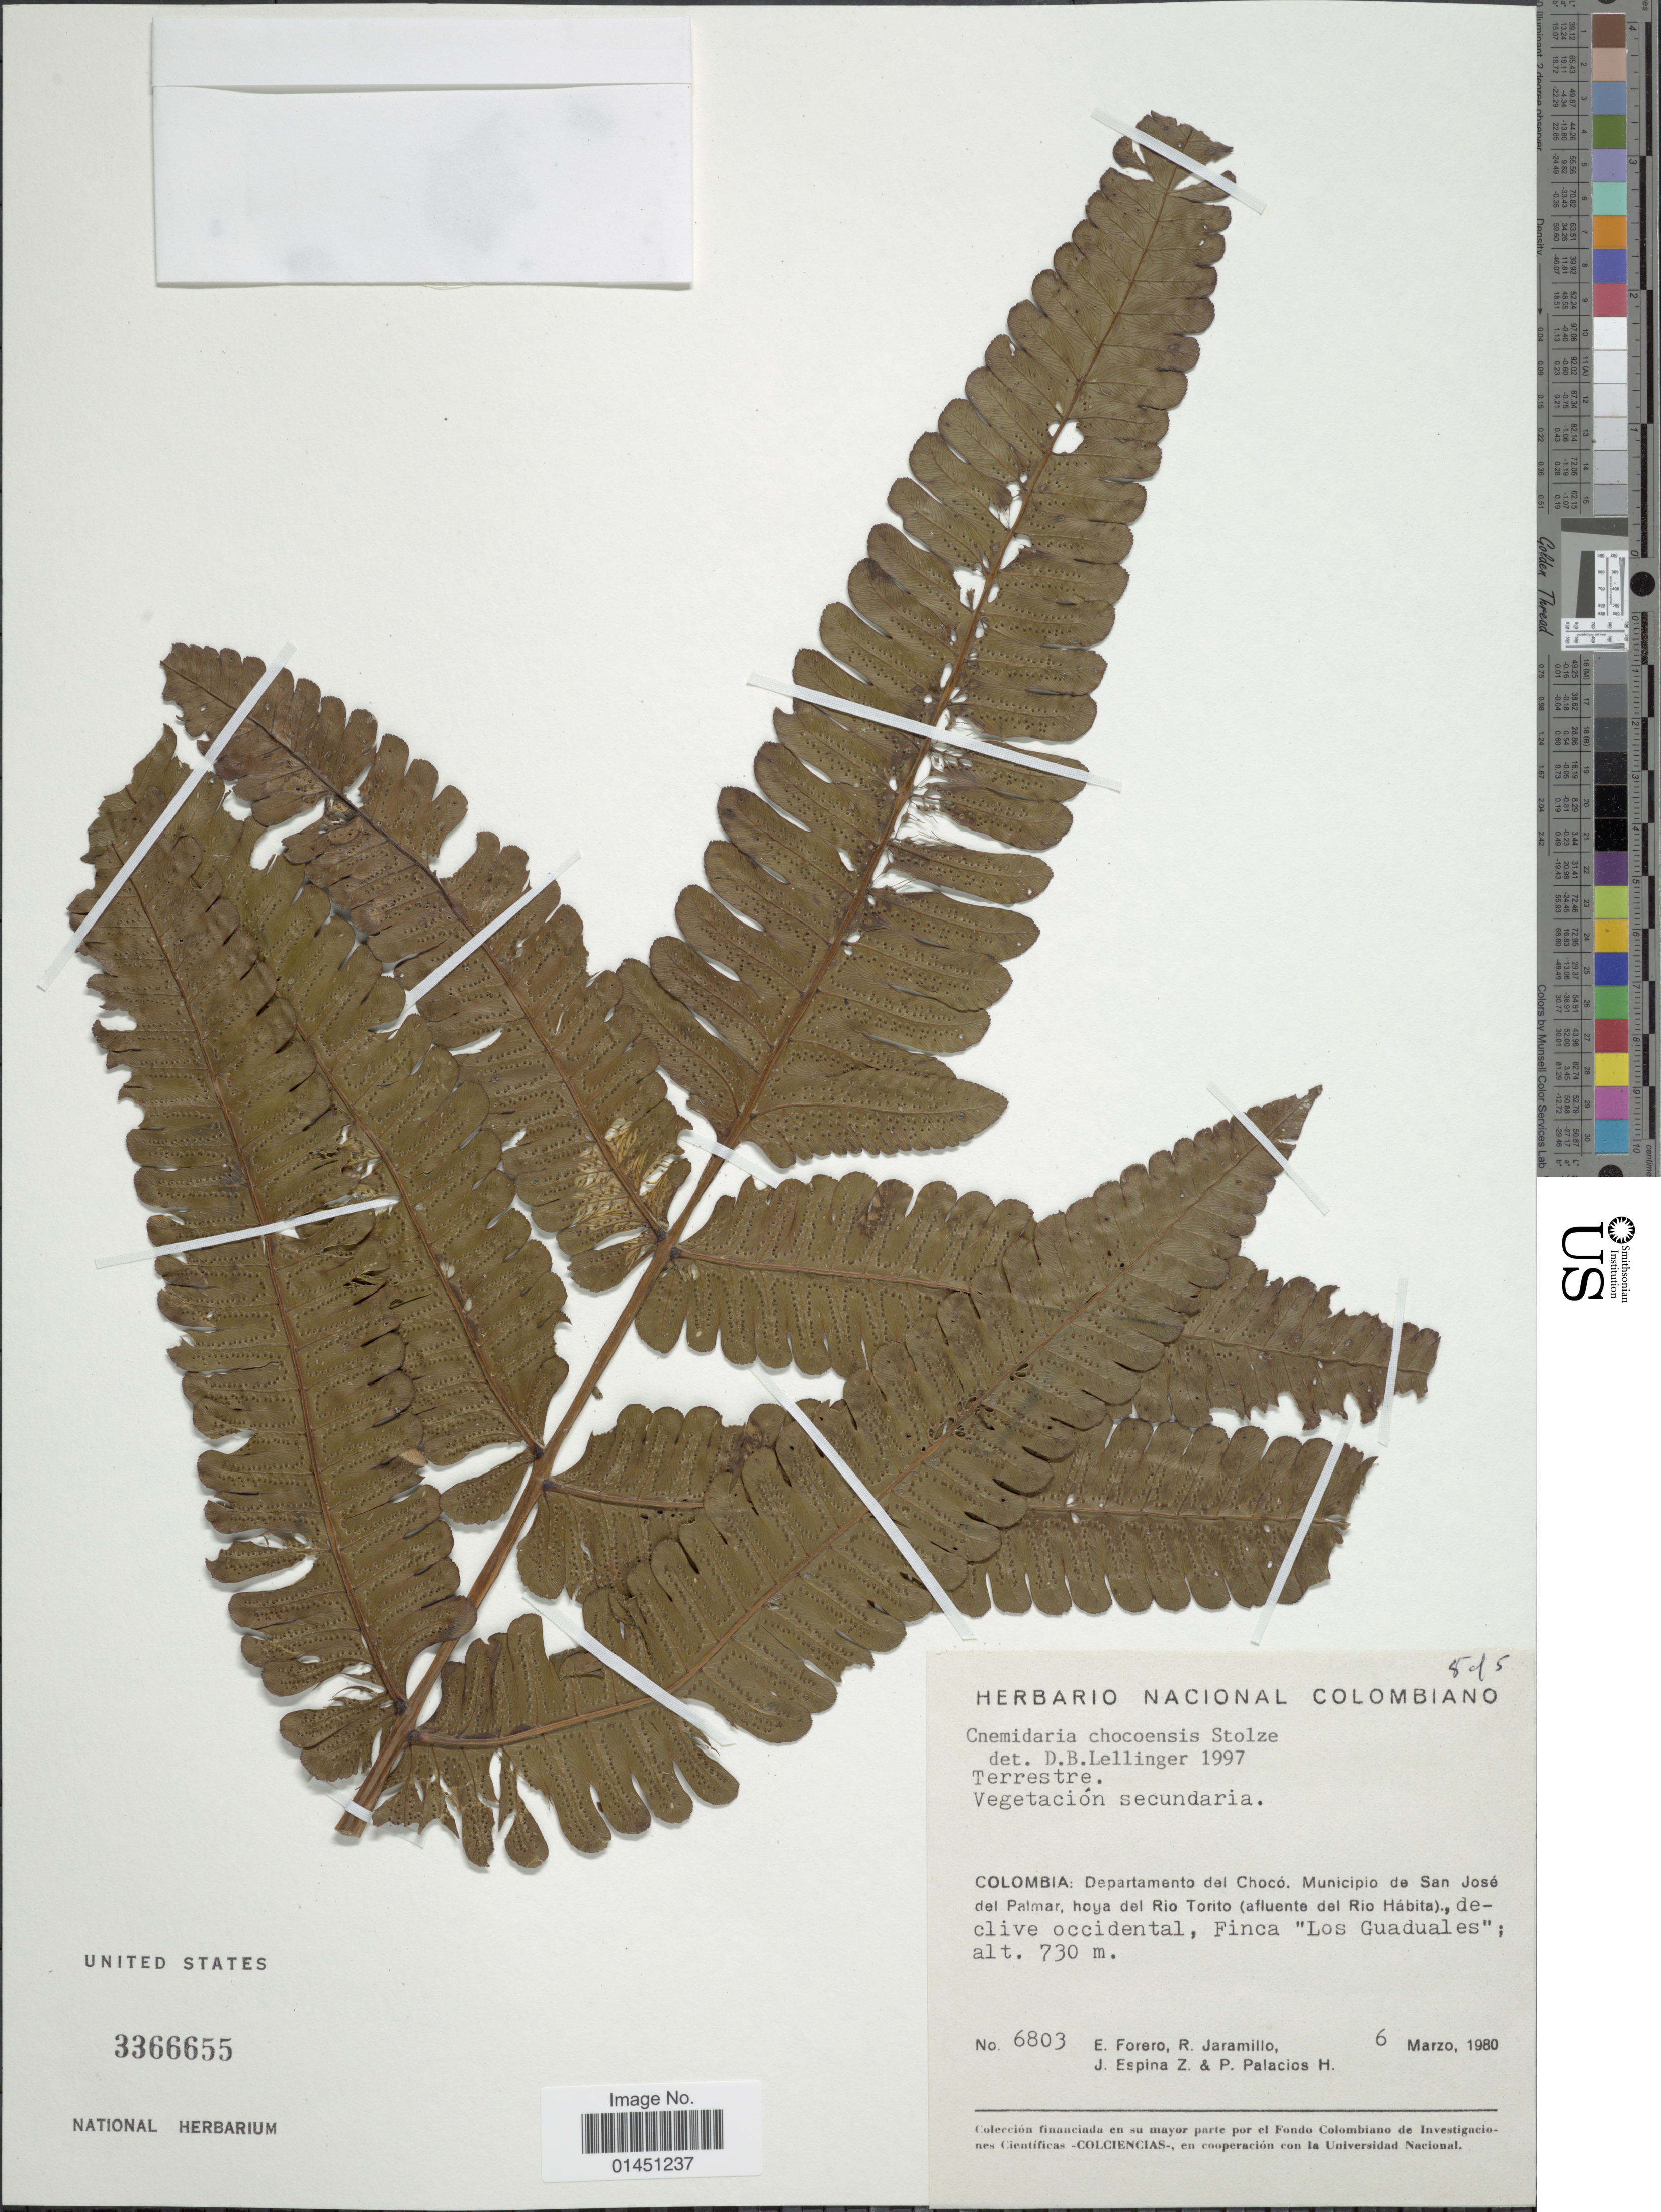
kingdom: Plantae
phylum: Tracheophyta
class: Polypodiopsida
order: Cyatheales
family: Cyatheaceae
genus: Cyathea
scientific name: Cyathea chocoensis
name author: (Stolze) Lehnert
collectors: E. Forero, R. Jaramillo M., J. Espina Z. & P. Palacios H.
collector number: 6803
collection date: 1980-03-06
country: Colombia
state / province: Chocó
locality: Municipio de San Jose del Palmar, hoya del Rio Torito (afluente del Rio Habita), delcive occidental, Finca Los Guaduales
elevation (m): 730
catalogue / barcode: US 3366655